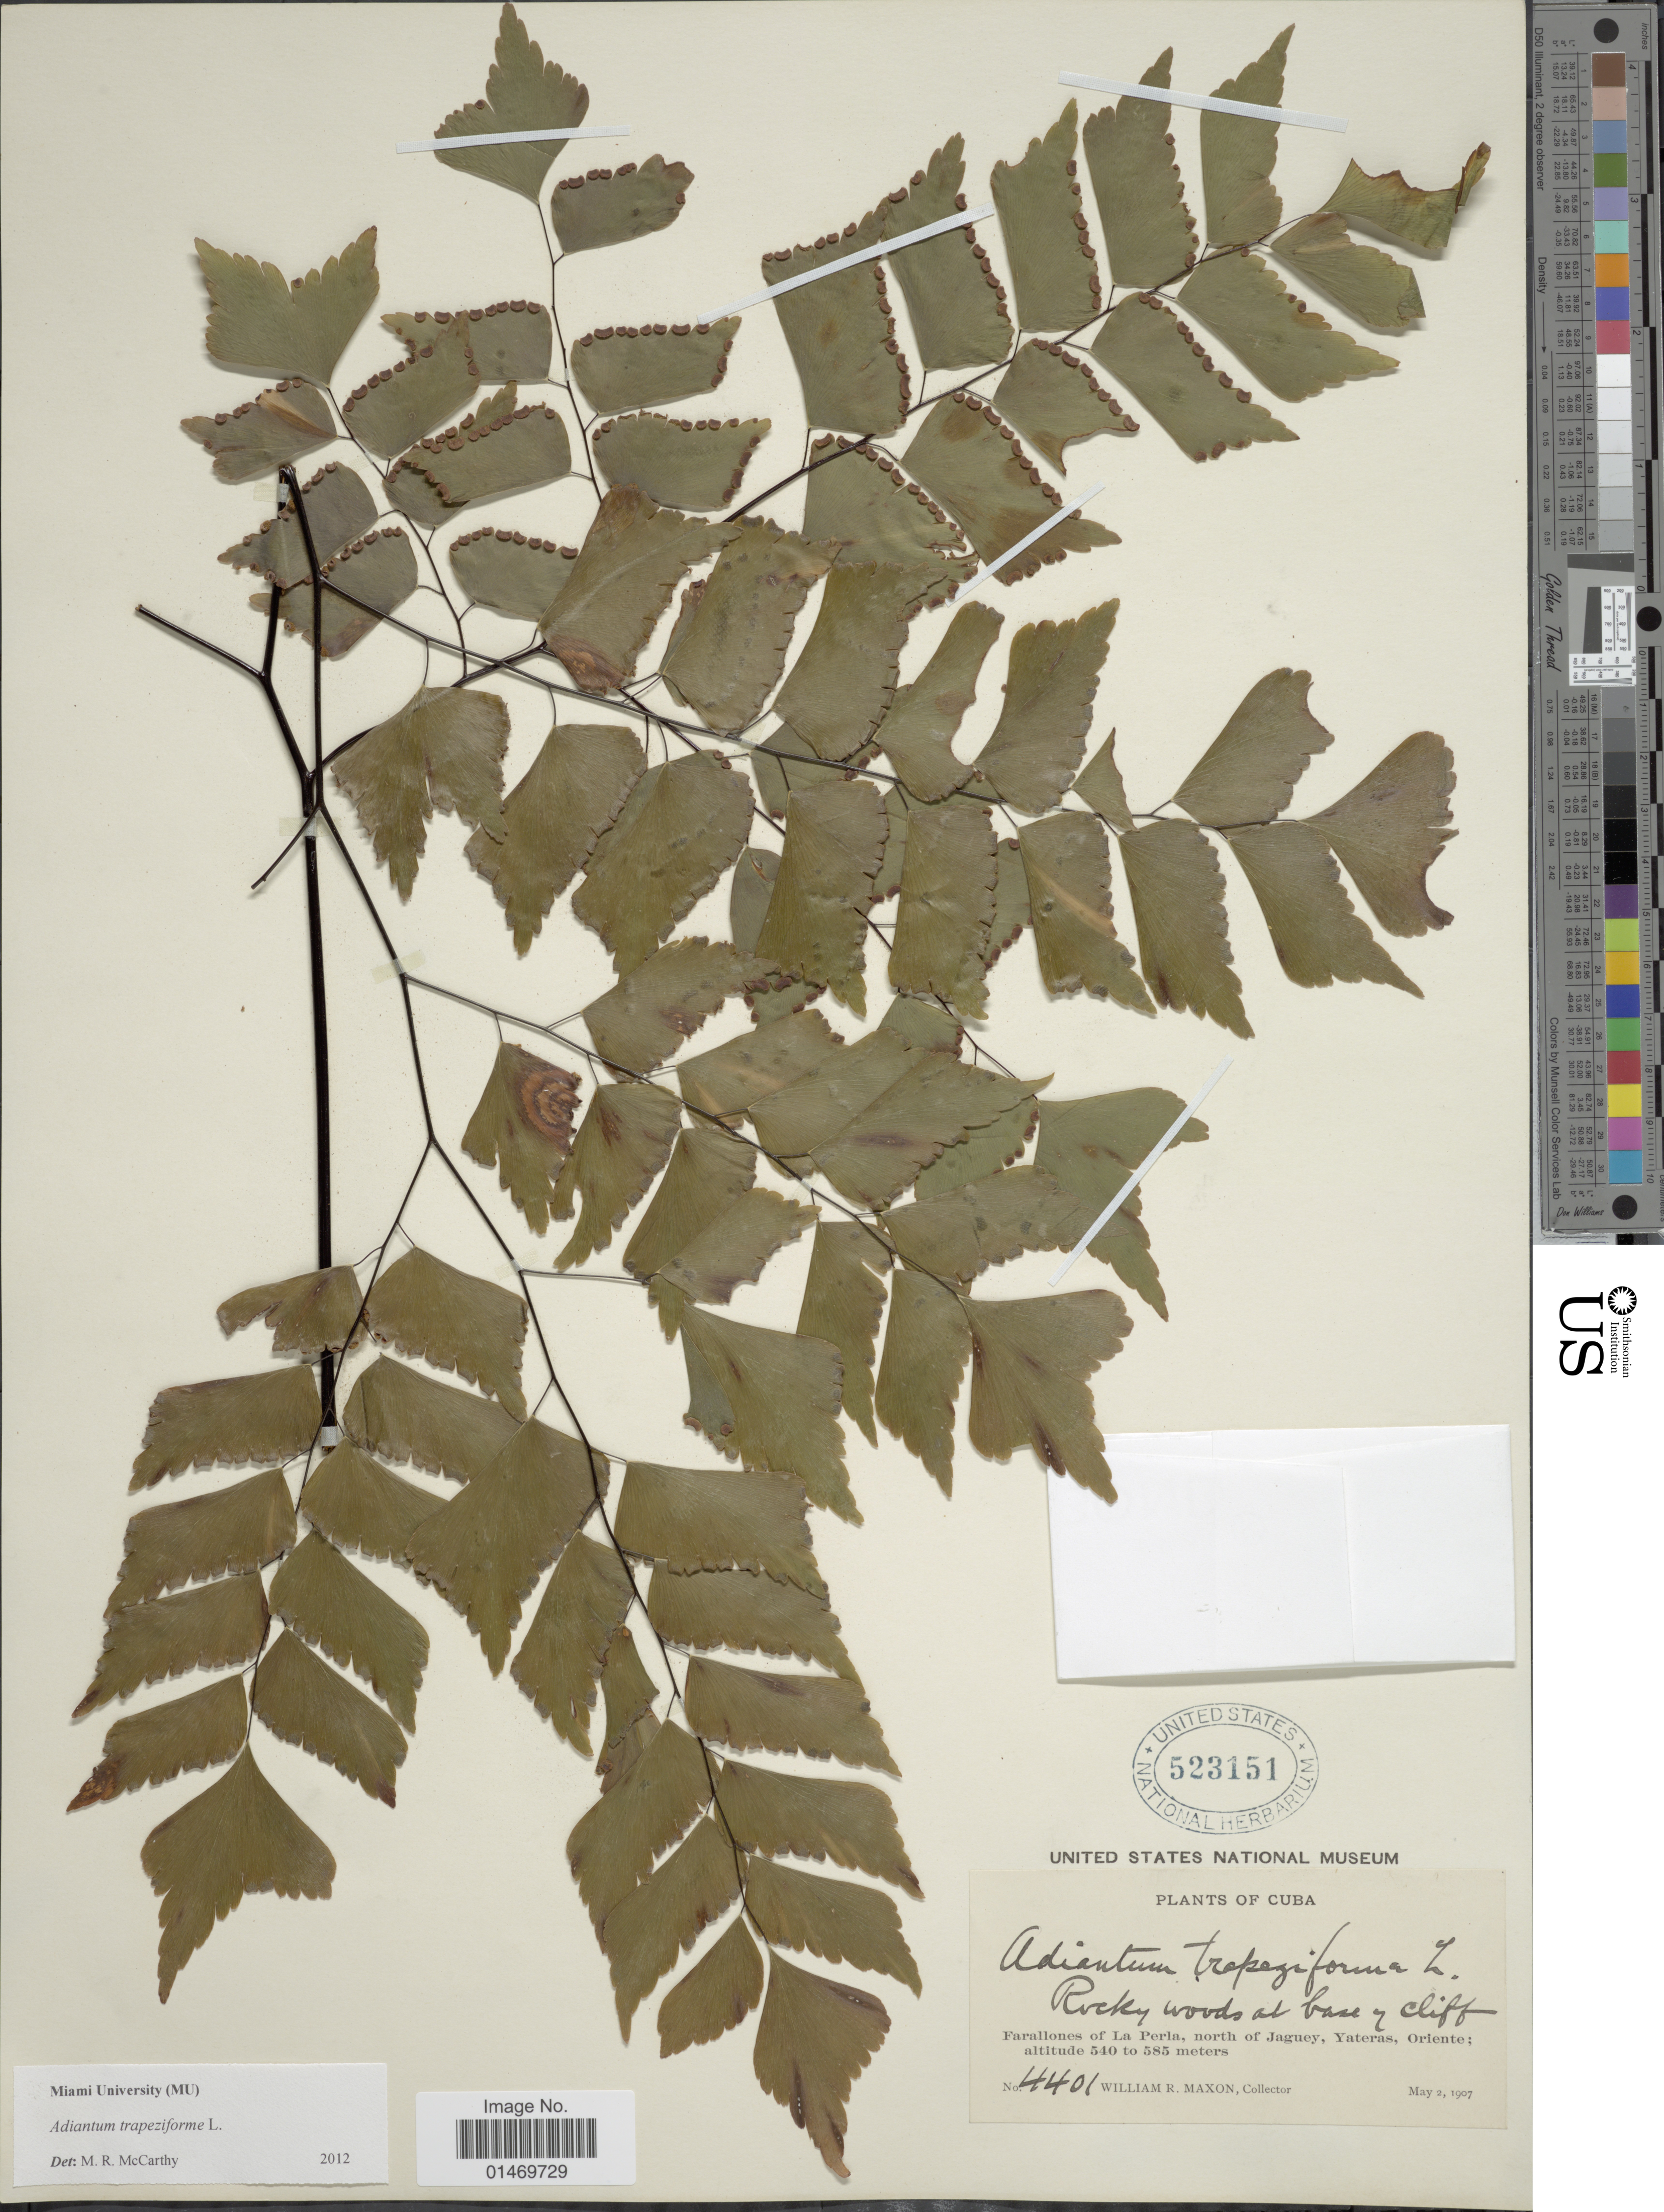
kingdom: Plantae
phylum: Tracheophyta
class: Polypodiopsida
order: Polypodiales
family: Pteridaceae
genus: Adiantum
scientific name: Adiantum trapeziforme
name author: L.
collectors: W. R. Maxon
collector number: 4401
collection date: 1907-05-02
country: Cuba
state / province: Oriente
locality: Cuba, Farallones of La Perla, north of Jaguey, Yateras.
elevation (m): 540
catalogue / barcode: US 523151